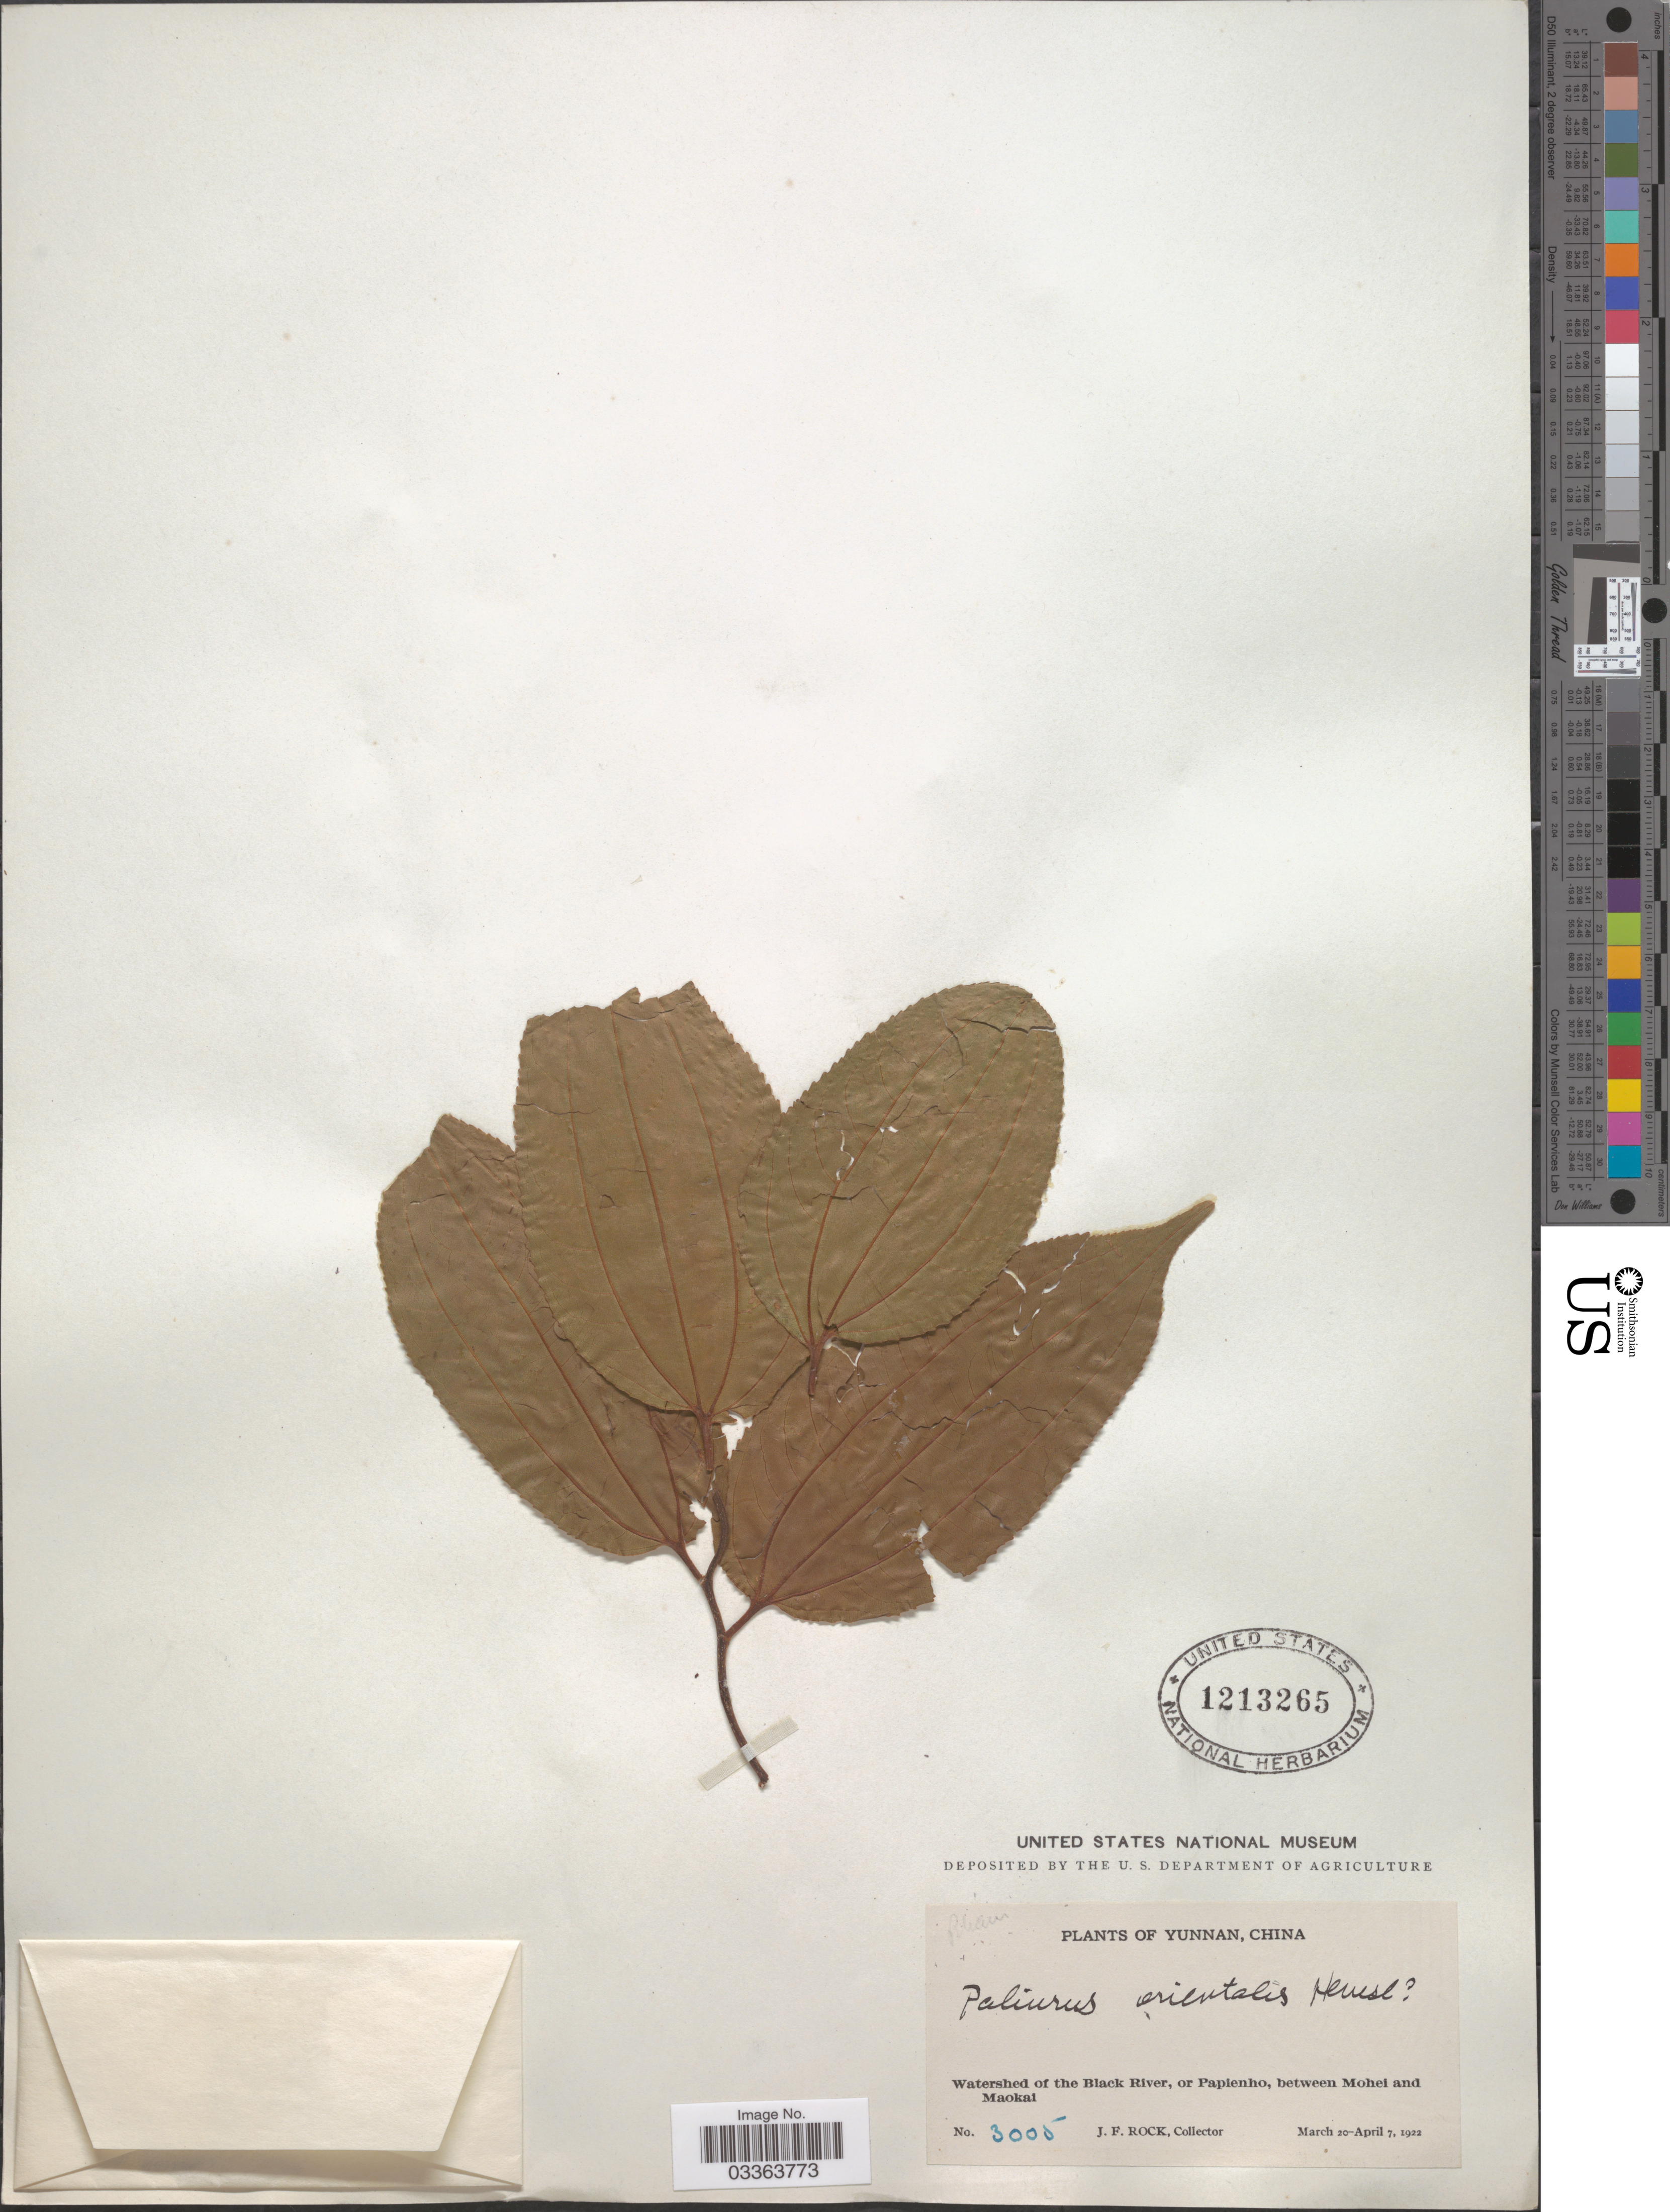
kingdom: Plantae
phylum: Tracheophyta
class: Magnoliopsida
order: Rosales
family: Rhamnaceae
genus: Paliurus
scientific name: Paliurus orientalis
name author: Hemsl.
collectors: J. Rock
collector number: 3005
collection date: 1922-03-20/1922-04-07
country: China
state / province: Yunnan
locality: Watershed of the Black River, or Papienho, between Mohei and Moakai.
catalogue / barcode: US 1213265